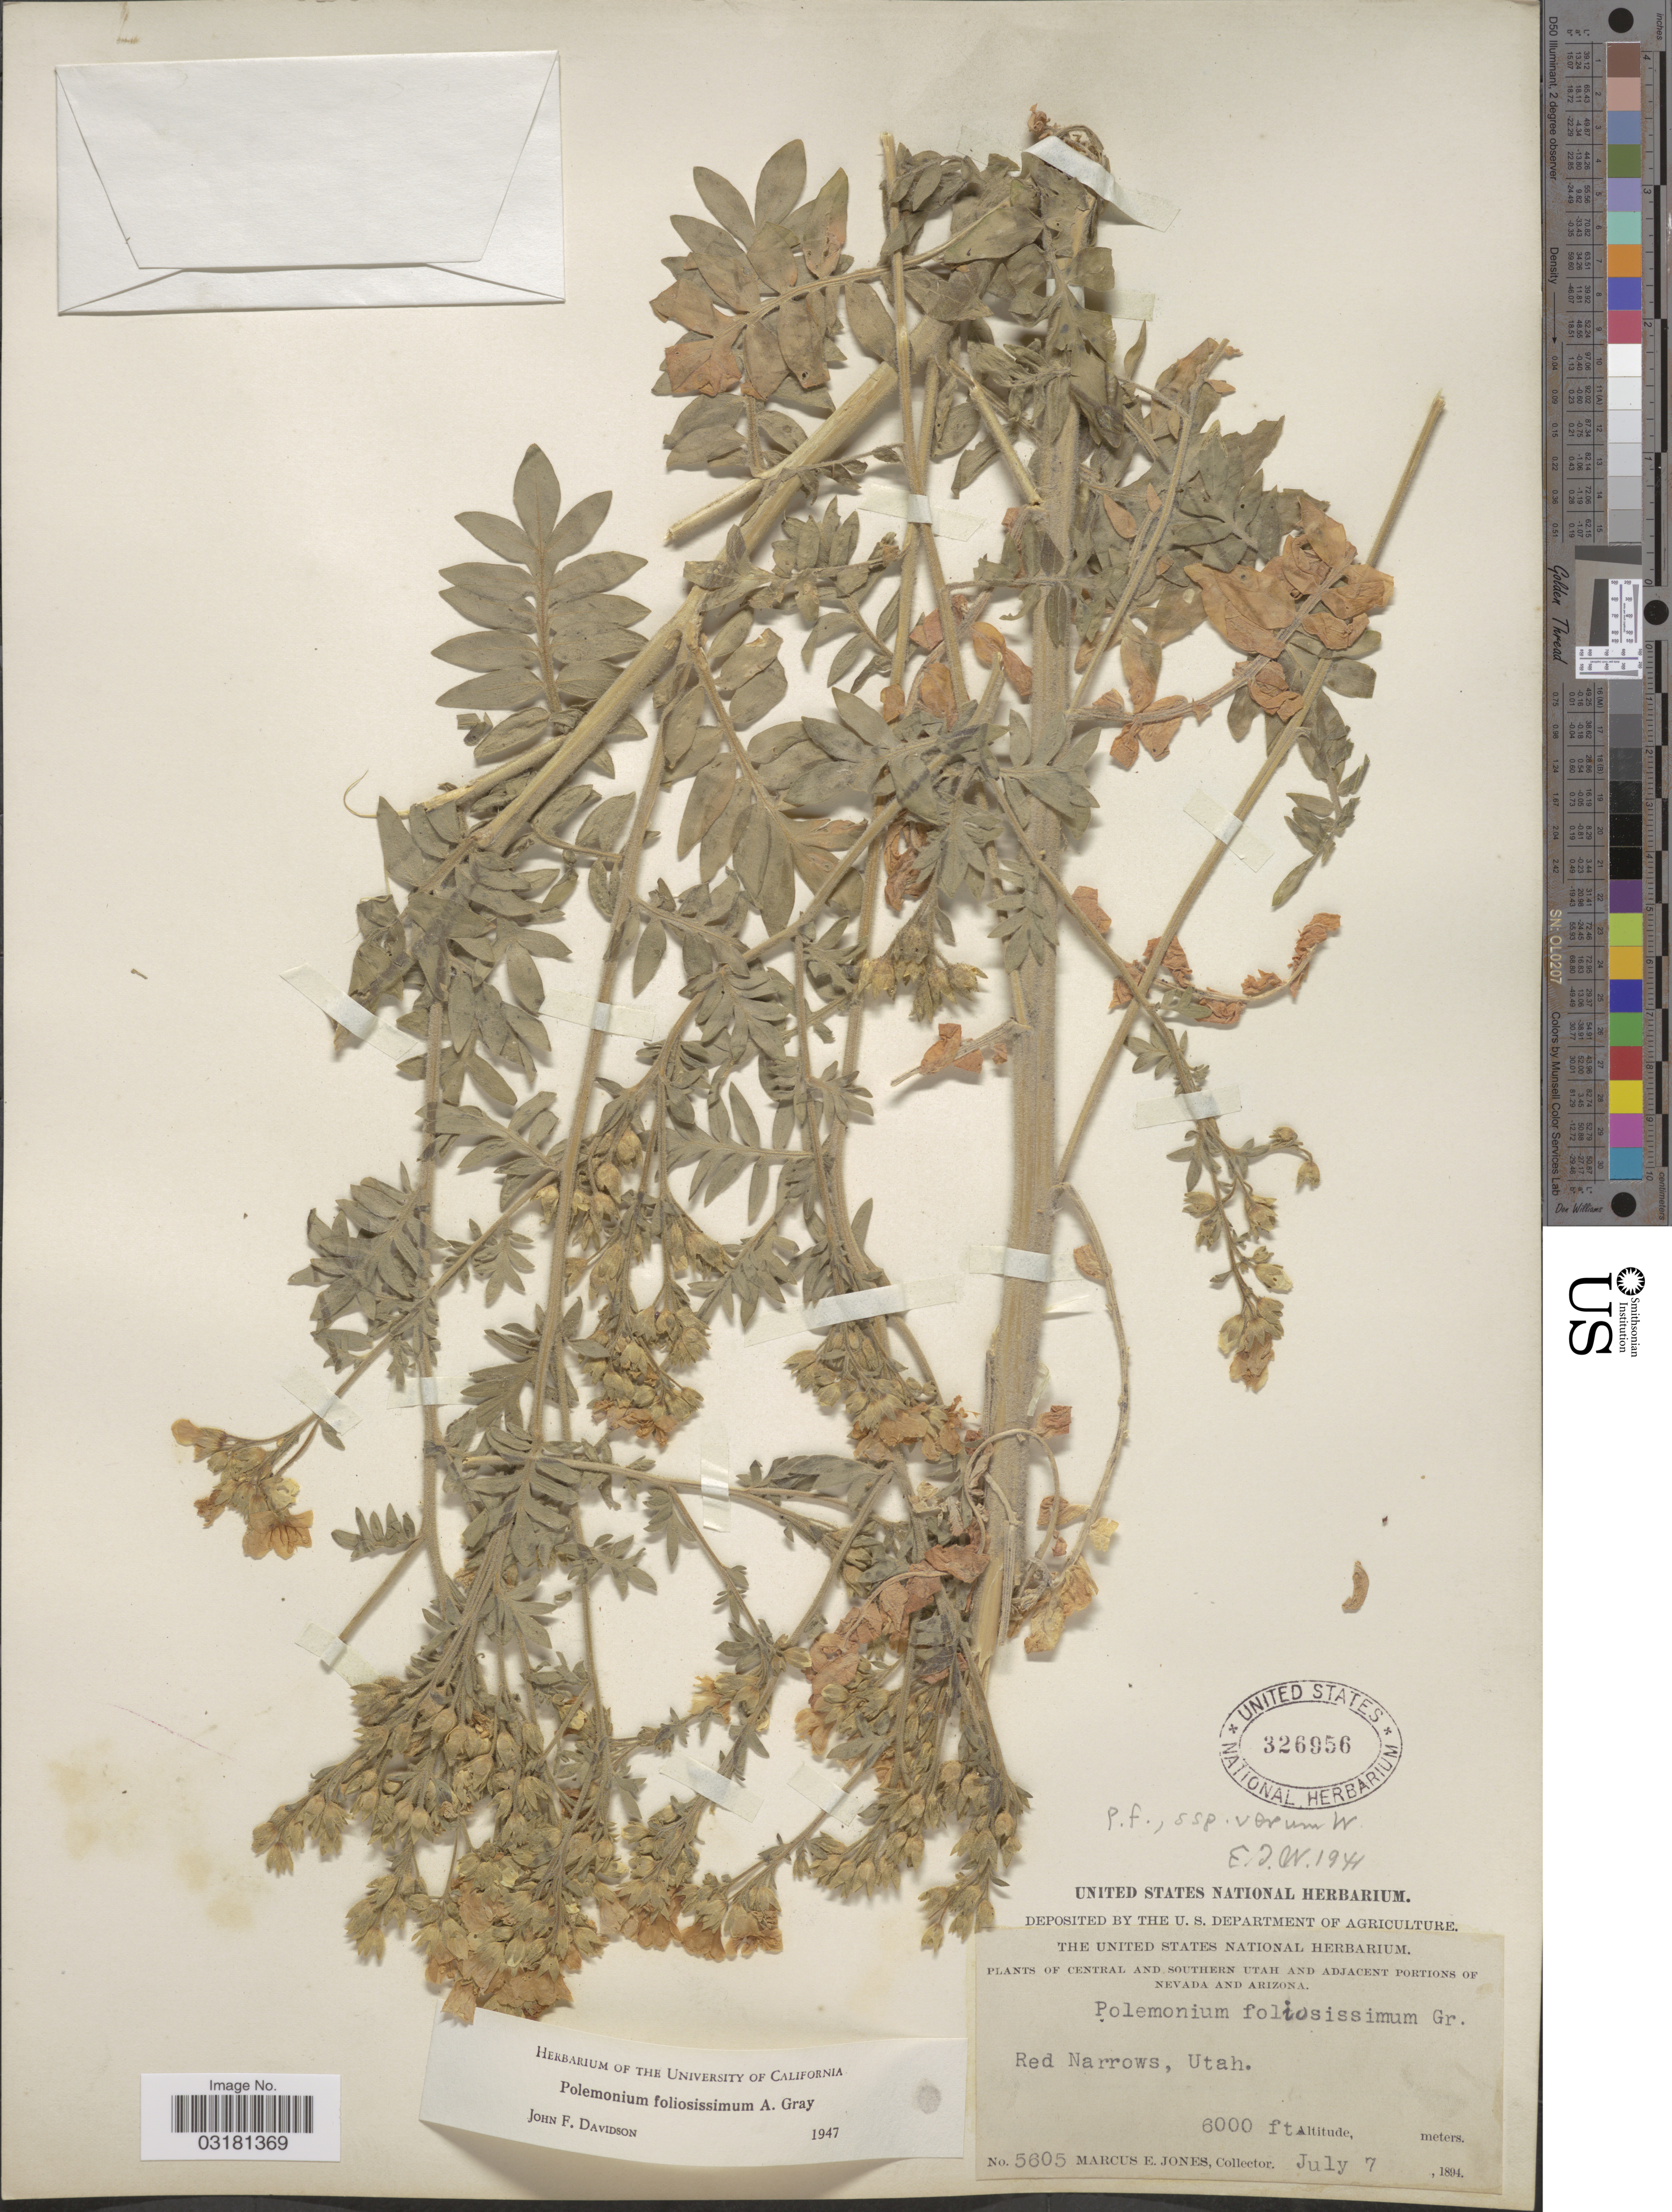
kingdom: Plantae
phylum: Tracheophyta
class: Magnoliopsida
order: Ericales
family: Polemoniaceae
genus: Polemonium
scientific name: Polemonium foliosissimum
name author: A. Gray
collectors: M. E. Jones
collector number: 5605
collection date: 1894-07-07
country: United States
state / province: Utah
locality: Central and Southern Utah. Red Narrows.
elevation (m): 1829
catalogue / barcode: US 326956